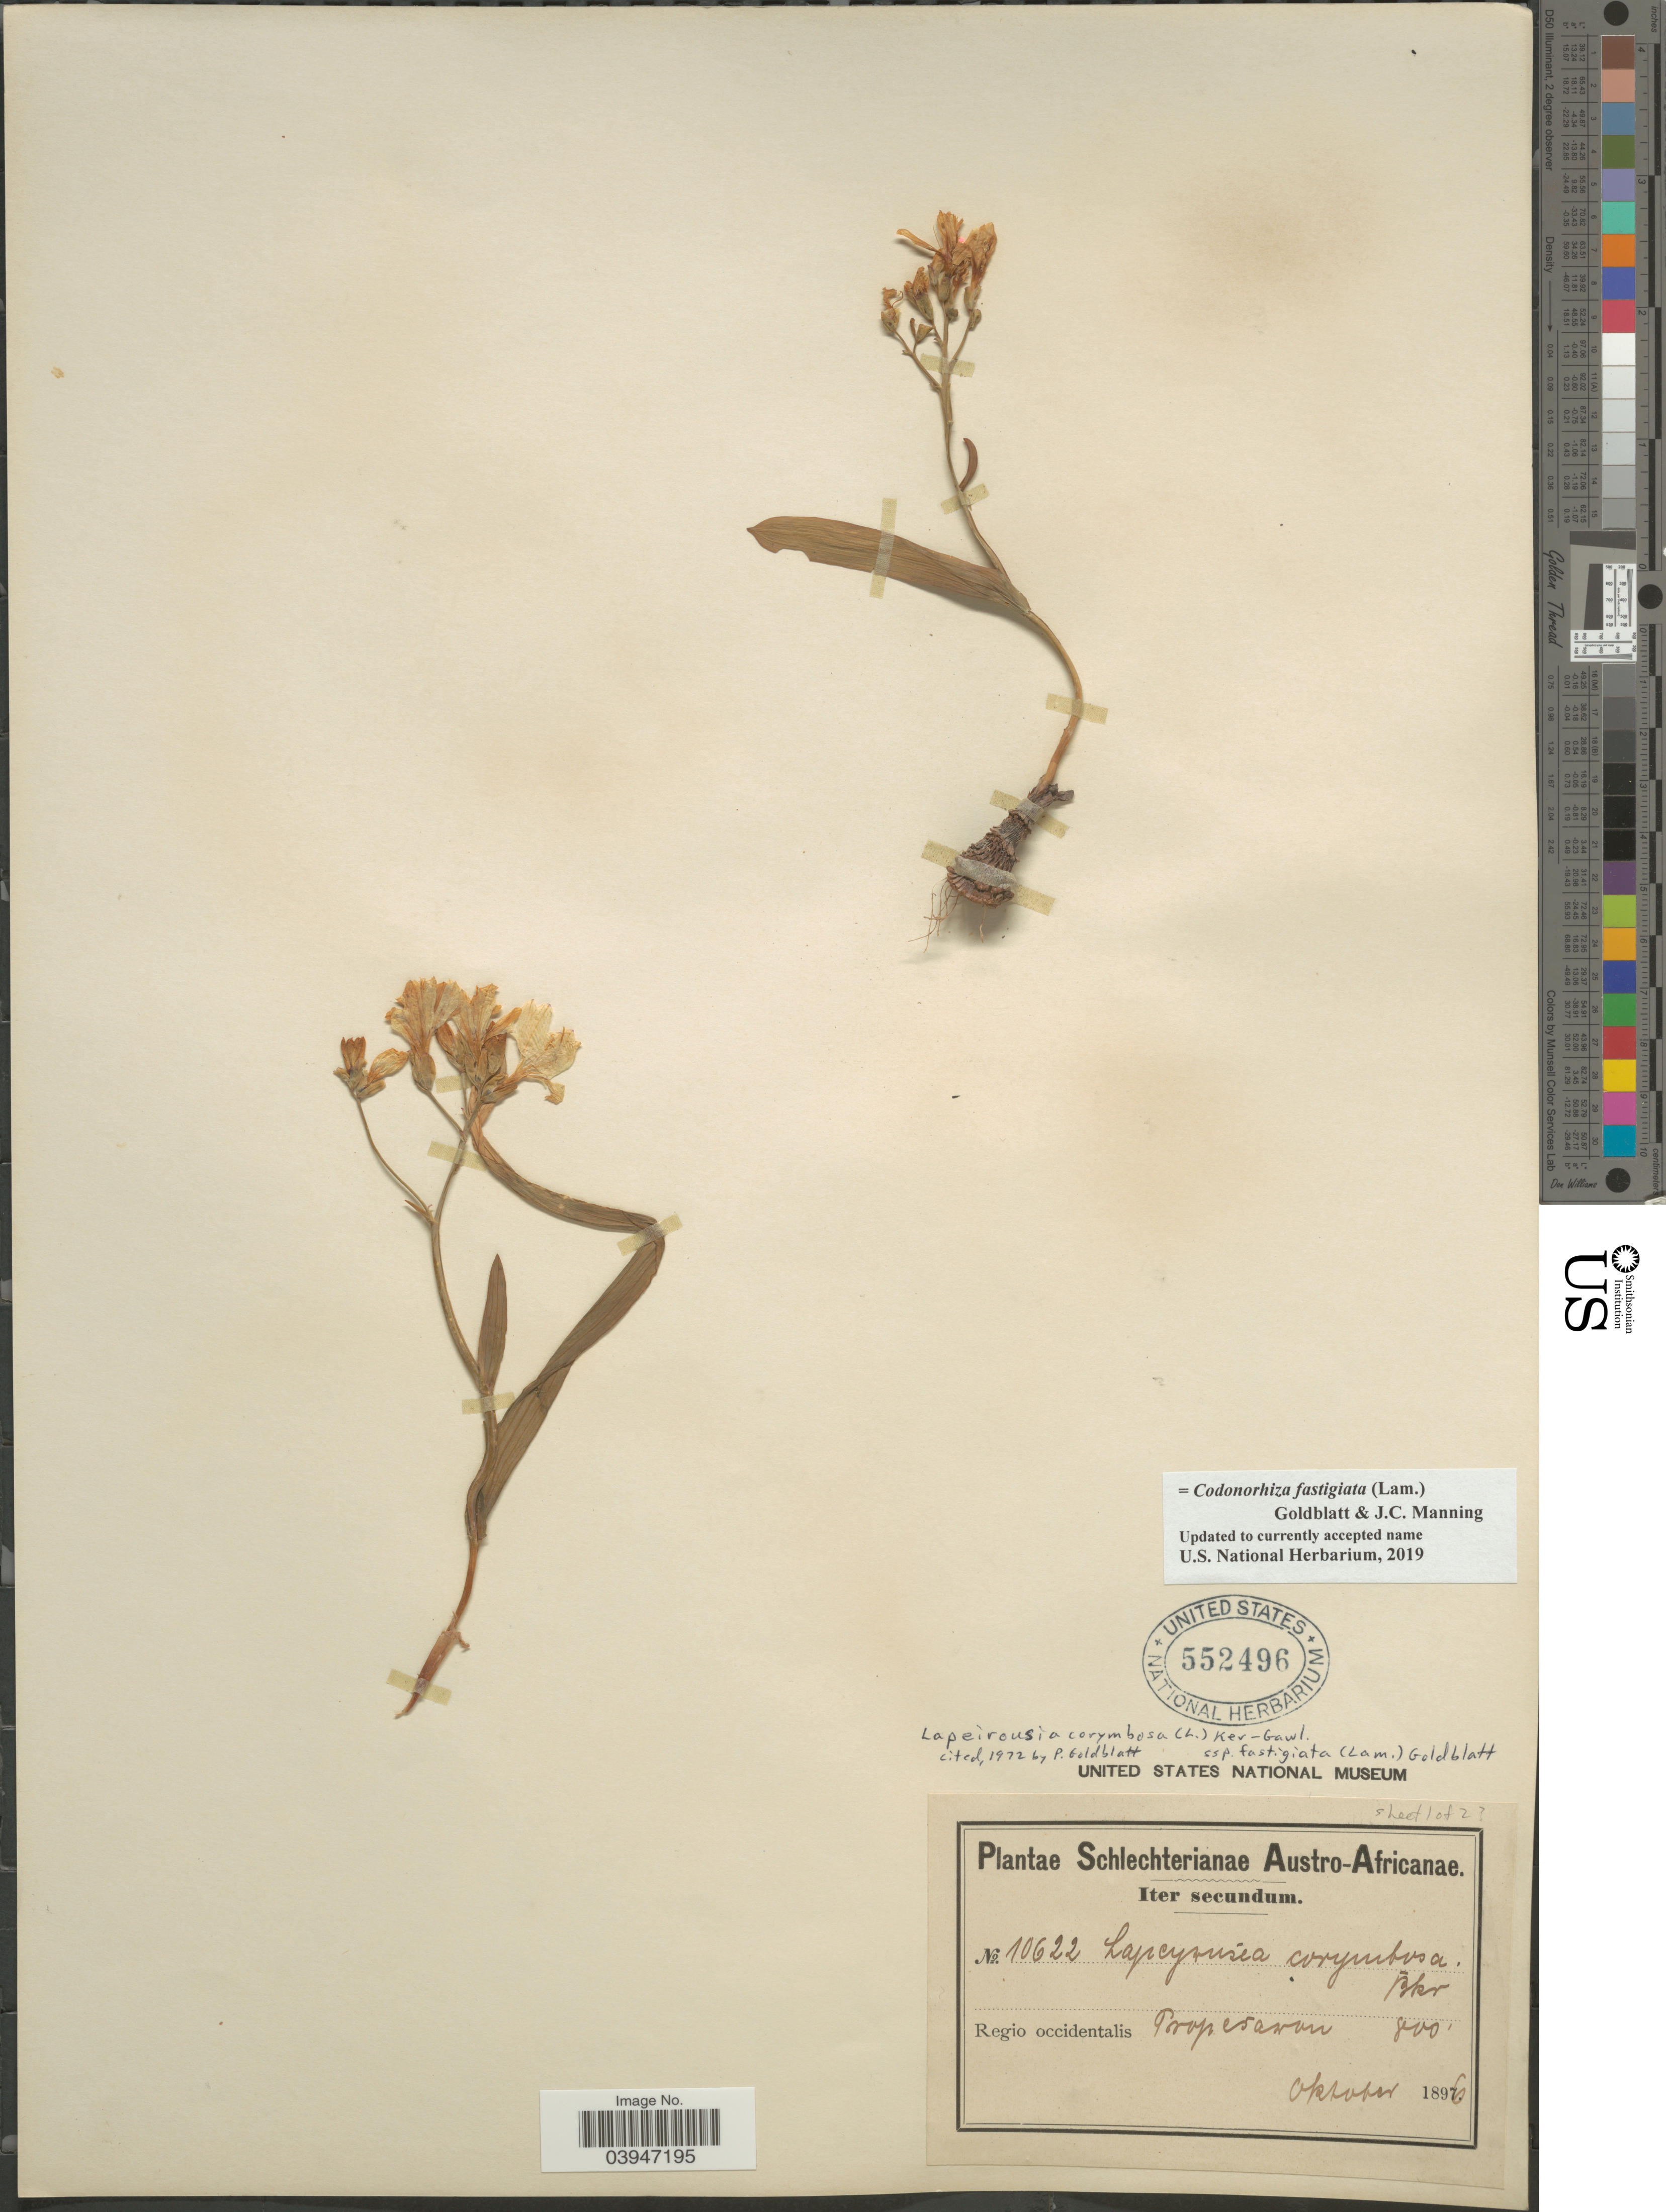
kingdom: Plantae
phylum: Tracheophyta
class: Liliopsida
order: Asparagales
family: Iridaceae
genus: Codonorhiza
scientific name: Codonorhiza fastigiata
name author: (Lam.) Goldblatt & J.C. Manning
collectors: Schlechter, --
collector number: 10622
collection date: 1896-10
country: South Africa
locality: Austro-Africanae. Regio occidentalis. Prope Saron.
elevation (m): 244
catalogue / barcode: US 552496